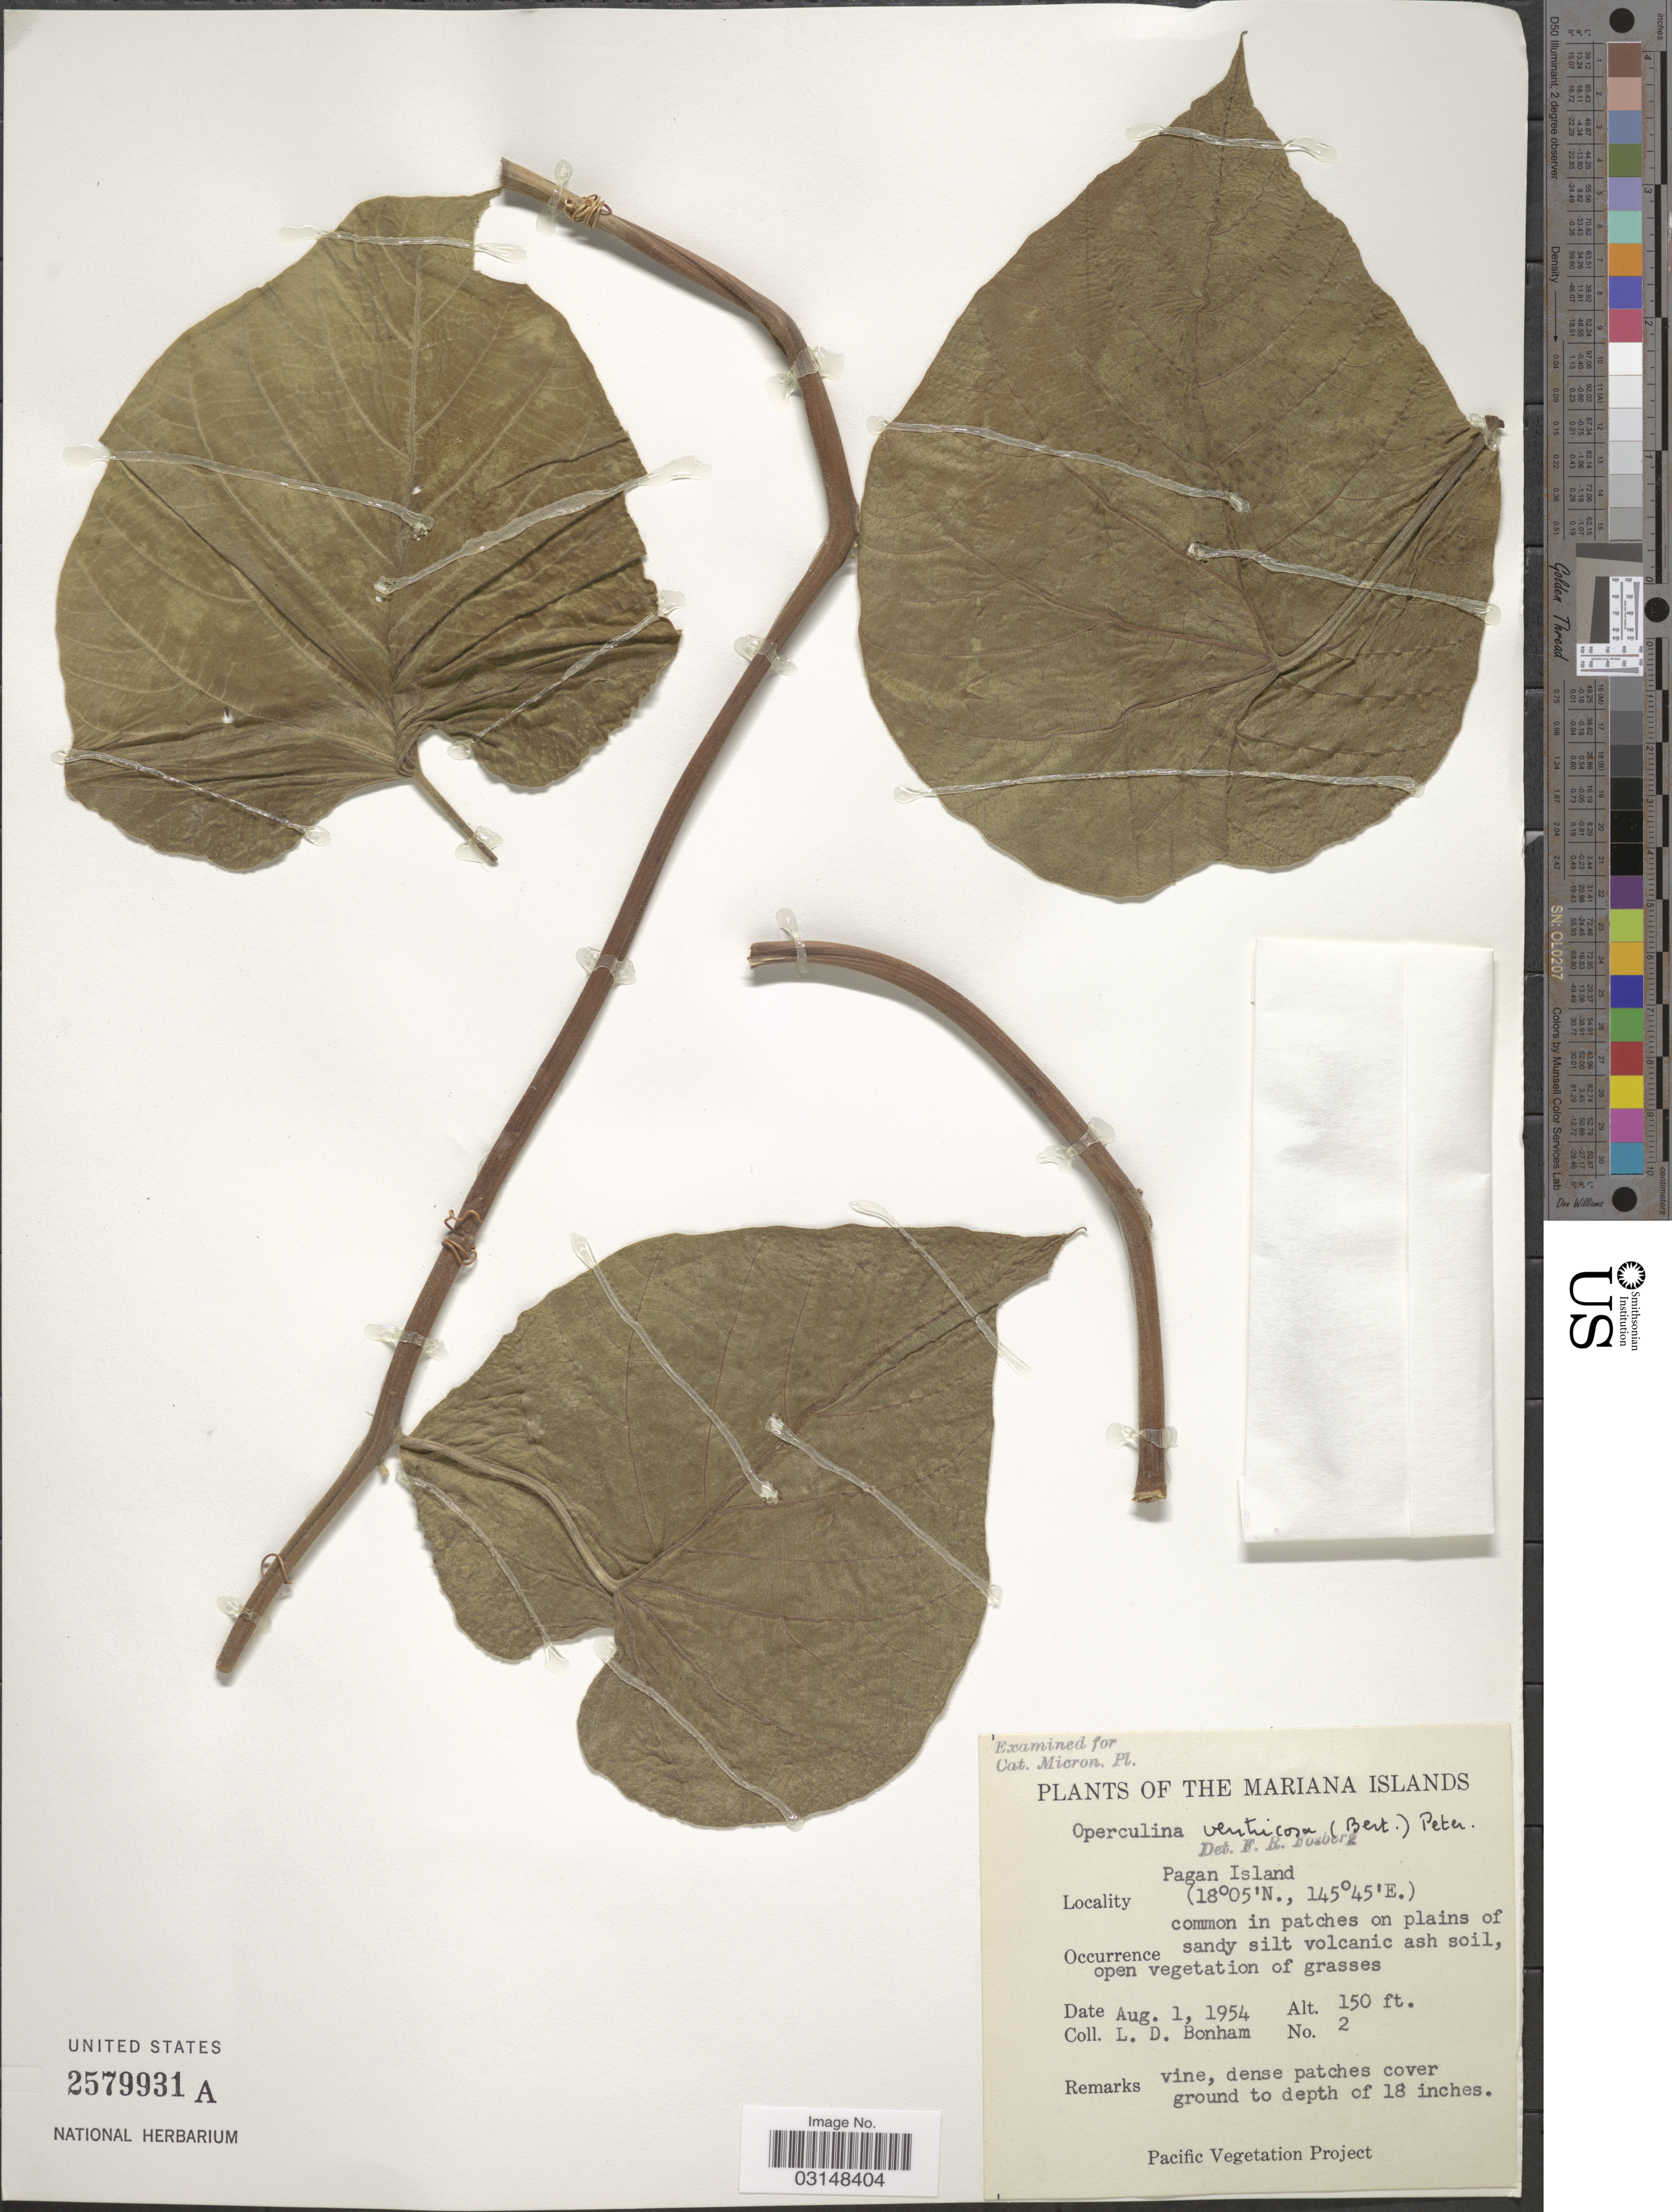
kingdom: Plantae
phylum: Tracheophyta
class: Magnoliopsida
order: Solanales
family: Convolvulaceae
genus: Operculina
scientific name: Operculina ventricosa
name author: (Aubl.) Barb. Rodr.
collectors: L. D. Bonham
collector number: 2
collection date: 1954-08-01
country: Northern Mariana Islands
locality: The Mariana Islands, Pagan Island.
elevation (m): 46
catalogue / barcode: US 2579931A